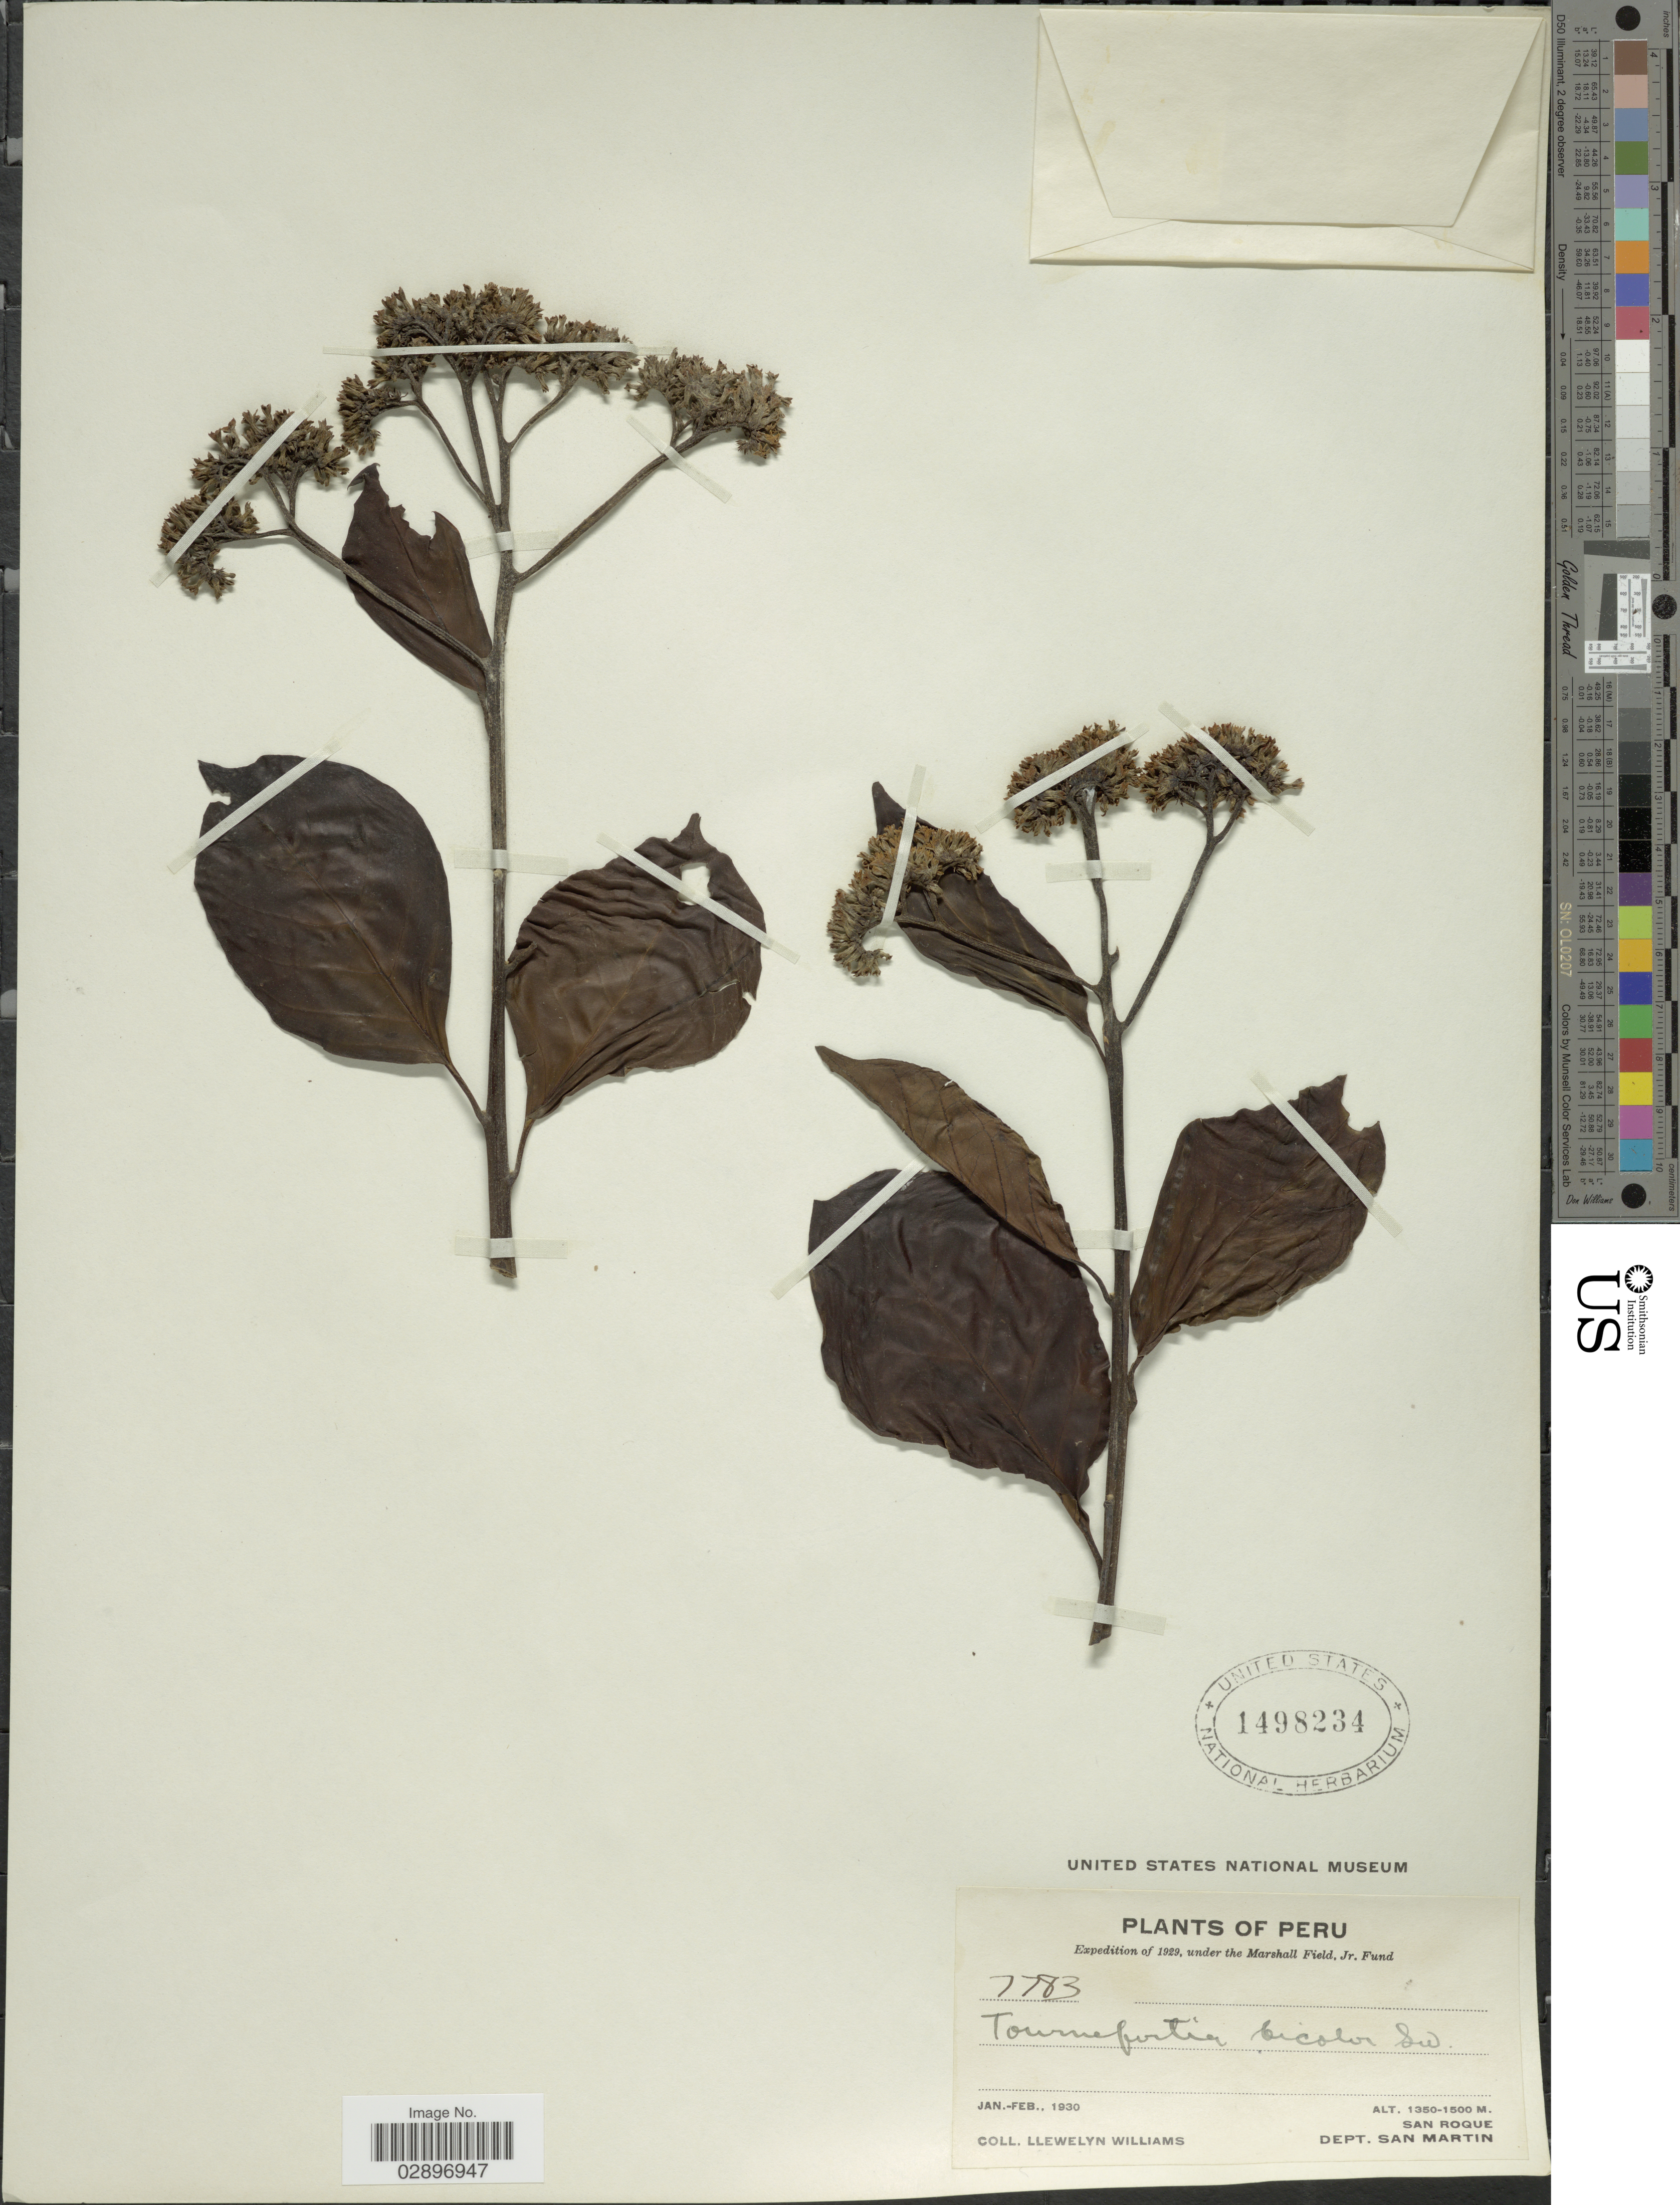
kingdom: Plantae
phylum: Tracheophyta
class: Magnoliopsida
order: Boraginales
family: Heliotropiaceae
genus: Tournefortia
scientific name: Tournefortia bicolor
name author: Sw.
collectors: Ll. Williams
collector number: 7783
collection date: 1930-01/1930-02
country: Peru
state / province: San Martín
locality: San Roque. Dept. San Martin.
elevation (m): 1350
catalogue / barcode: US 1498234